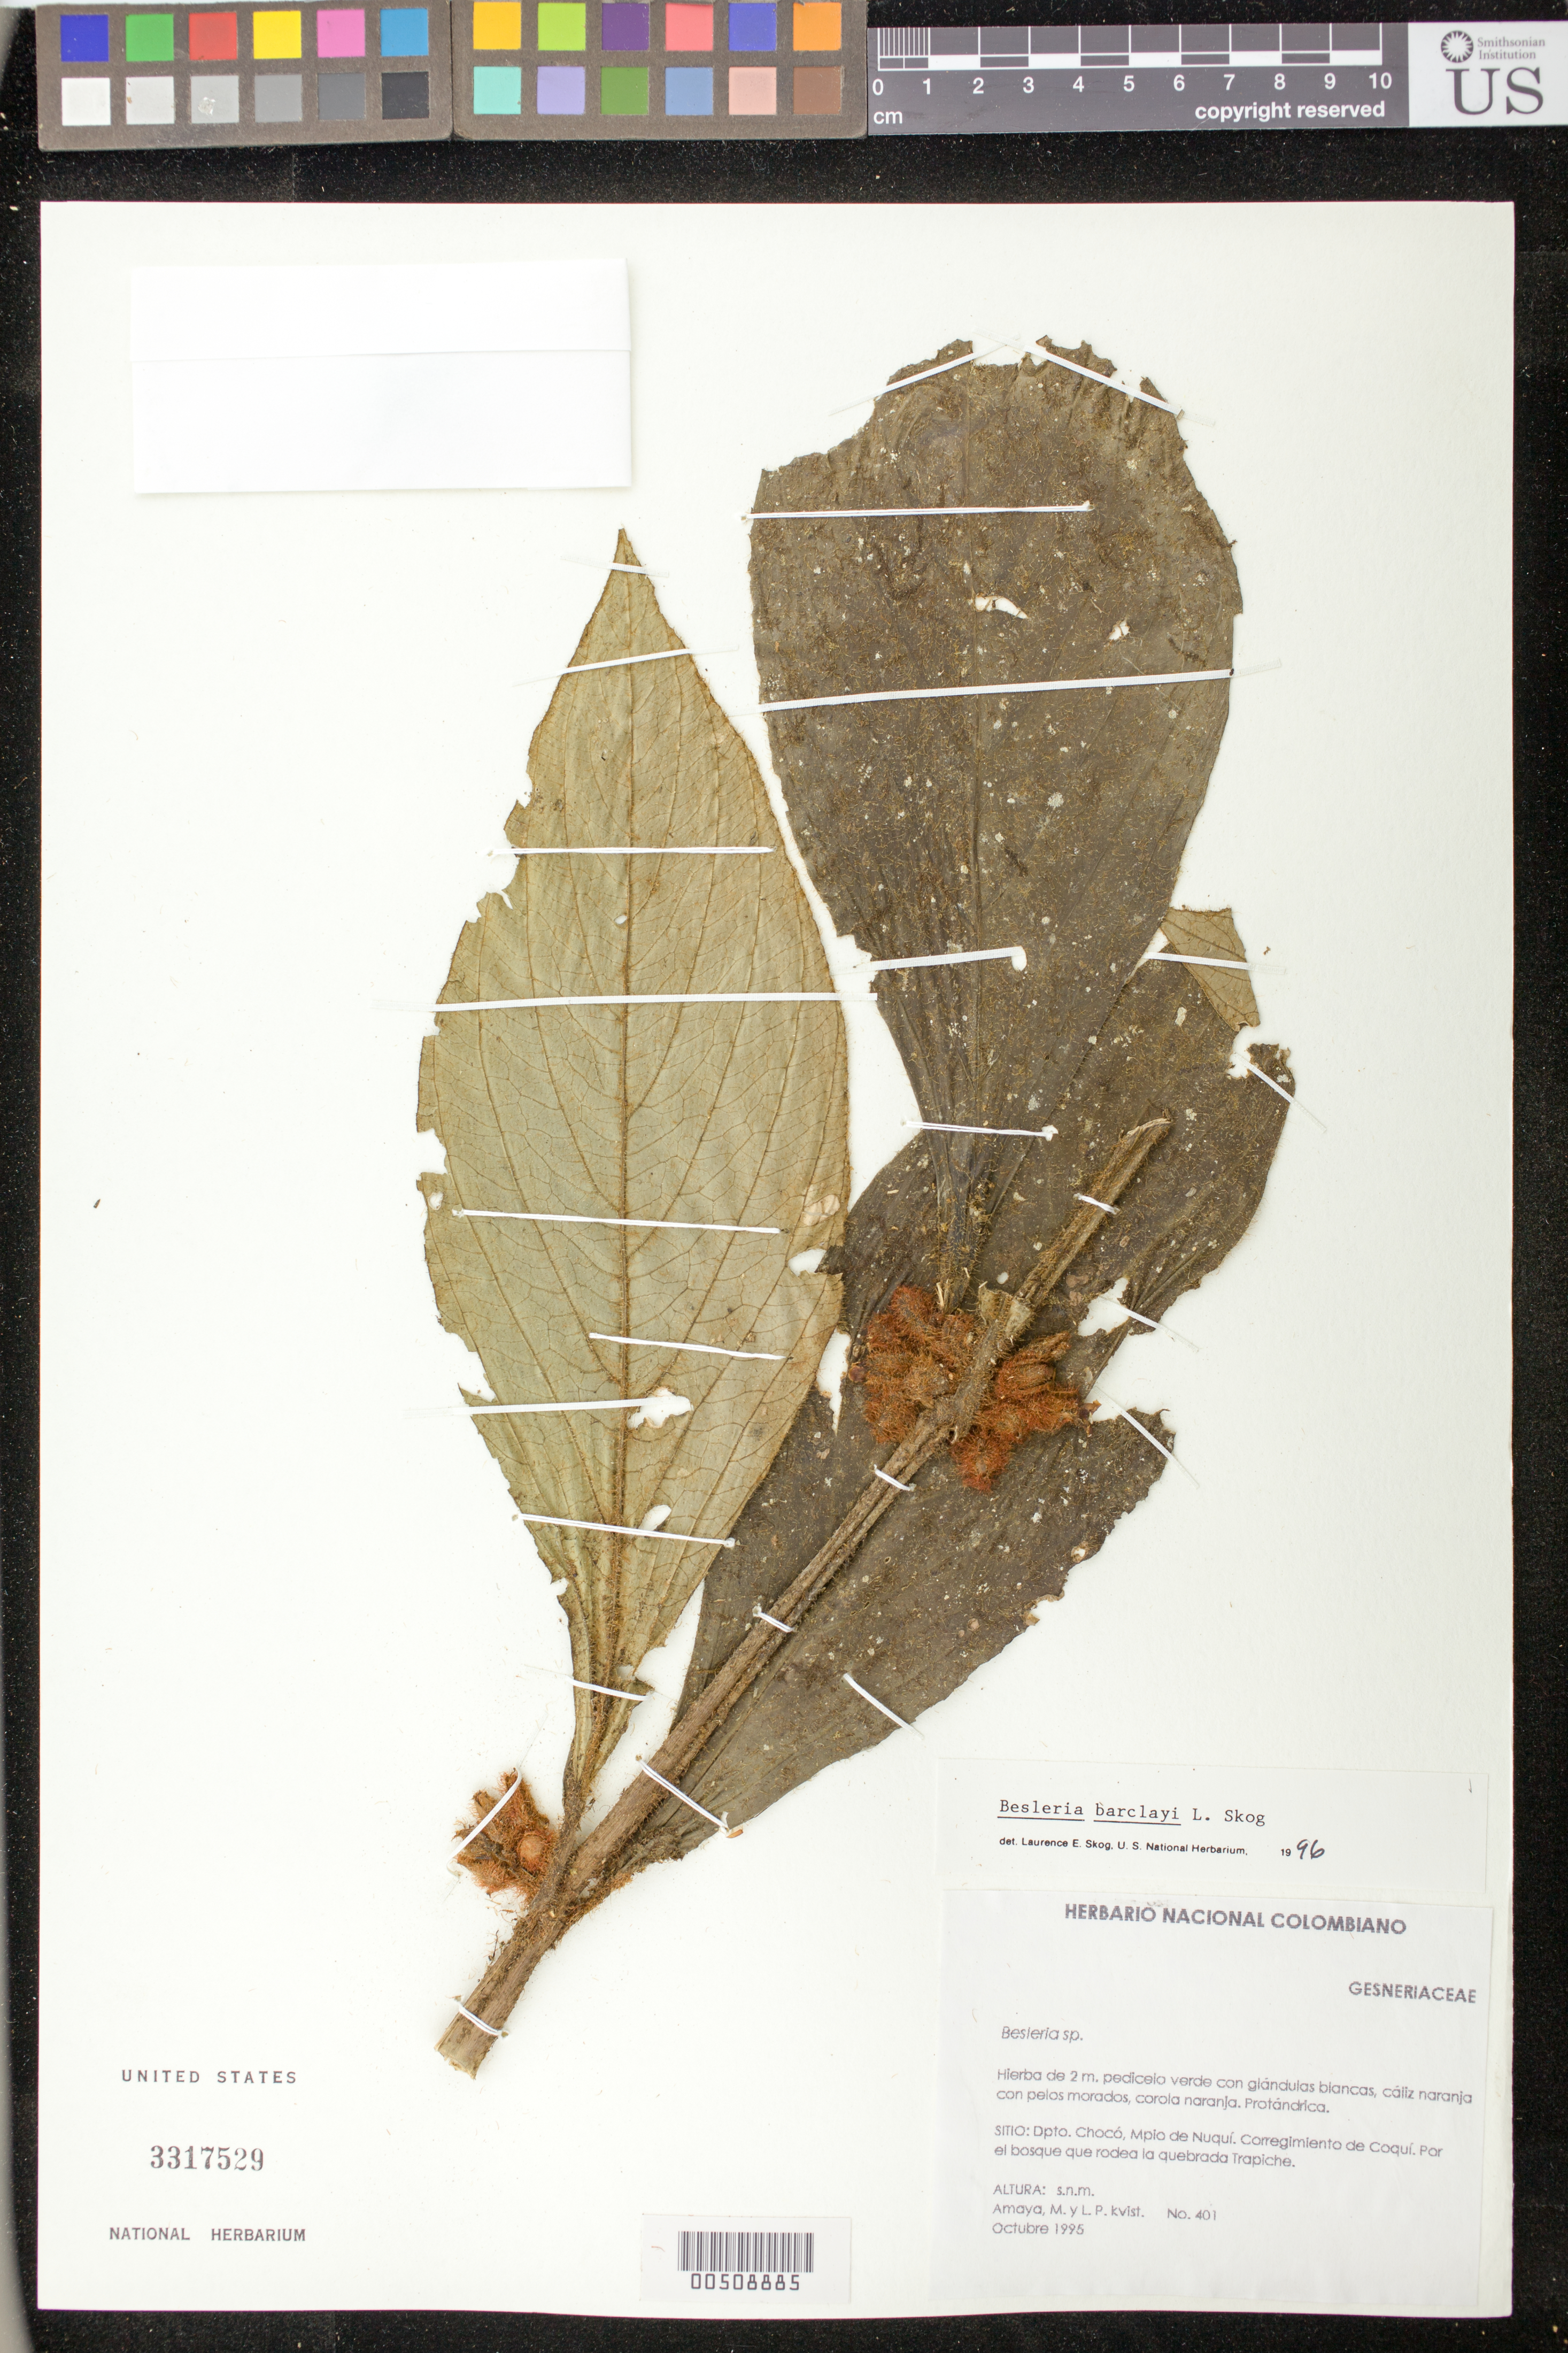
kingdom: Plantae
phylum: Tracheophyta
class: Magnoliopsida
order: Lamiales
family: Gesneriaceae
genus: Besleria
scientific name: Besleria barclayi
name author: L.E. Skog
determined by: Skog, Laurence E.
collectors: M. Amaya & L. P. Kvist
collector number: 401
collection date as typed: Oct 1995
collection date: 1995-10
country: Colombia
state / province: Chocó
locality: Mpio. de Nuquí. Corregimiento de Coquí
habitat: Por el bosque que rodea la quebrada Trapiche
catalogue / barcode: US 3317529